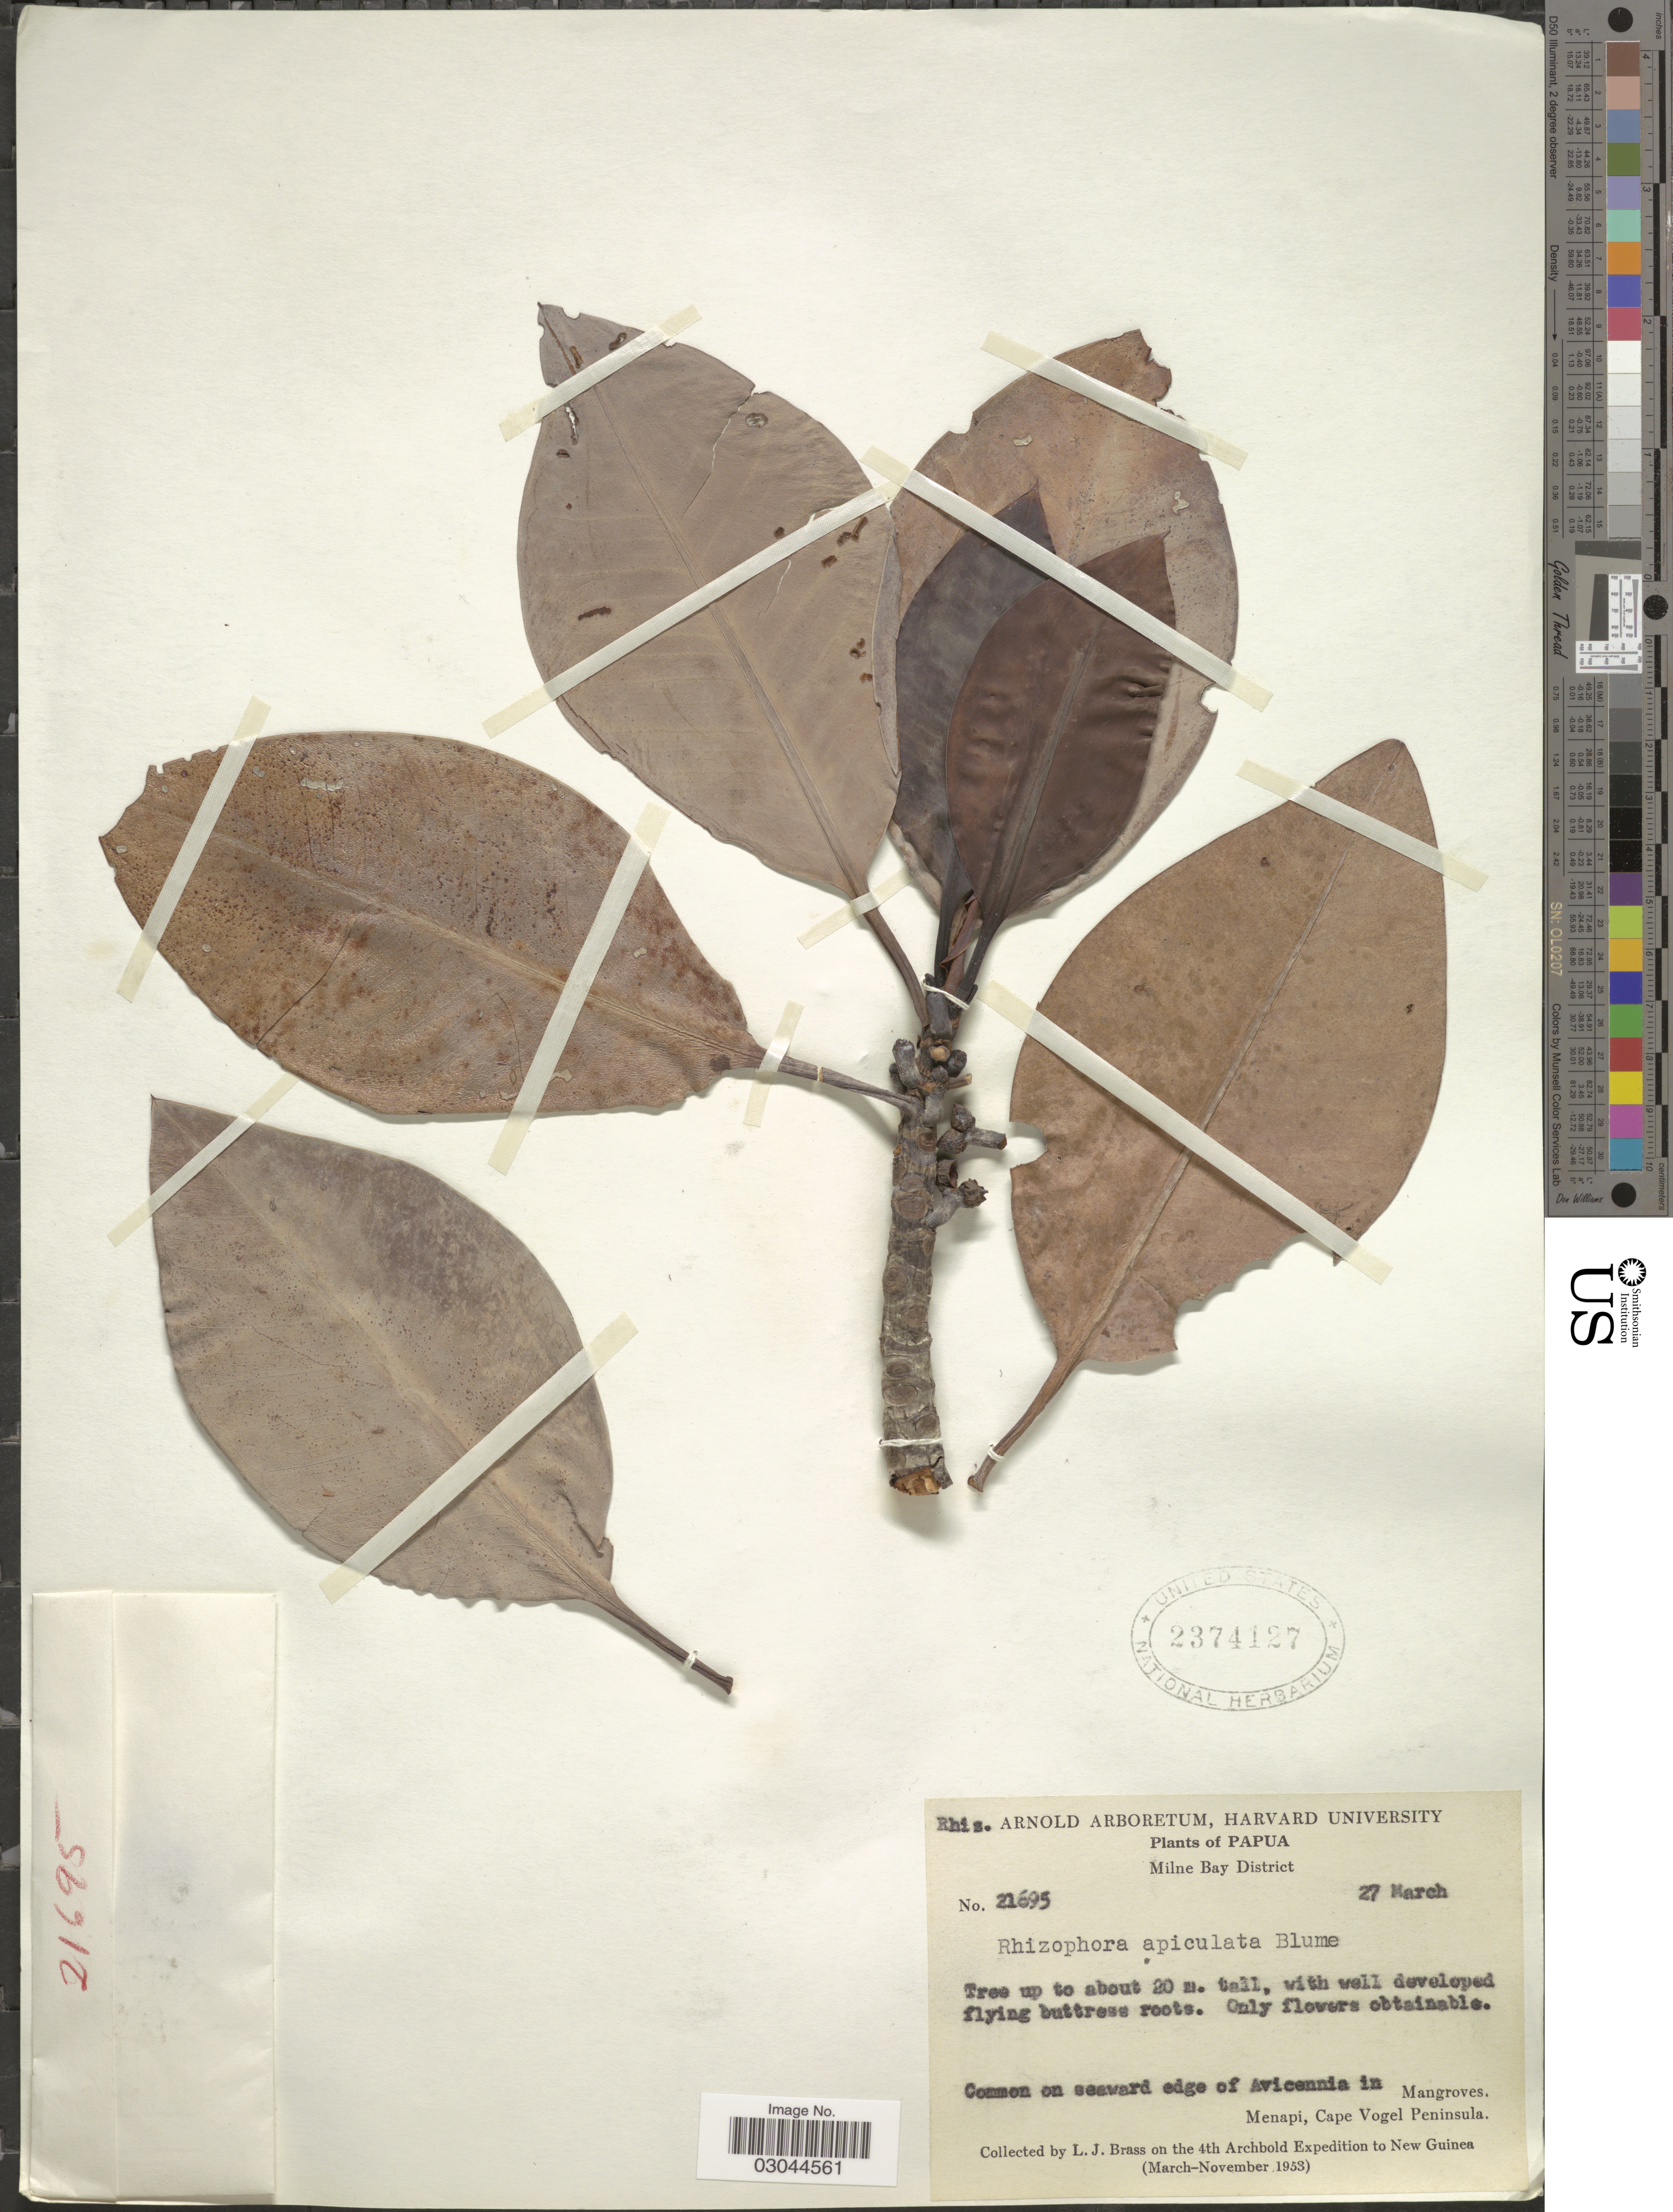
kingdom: Plantae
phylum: Tracheophyta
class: Magnoliopsida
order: Malpighiales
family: Rhizophoraceae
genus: Rhizophora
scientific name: Rhizophora apiculata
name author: Blume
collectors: L. J. Brass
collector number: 21695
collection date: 1953-03-27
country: Papua New Guinea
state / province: Milne Bay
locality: Papua. Milne Bay District. Mangroves. Menapi, Cape Vogel Peninsula.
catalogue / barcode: US 2374127